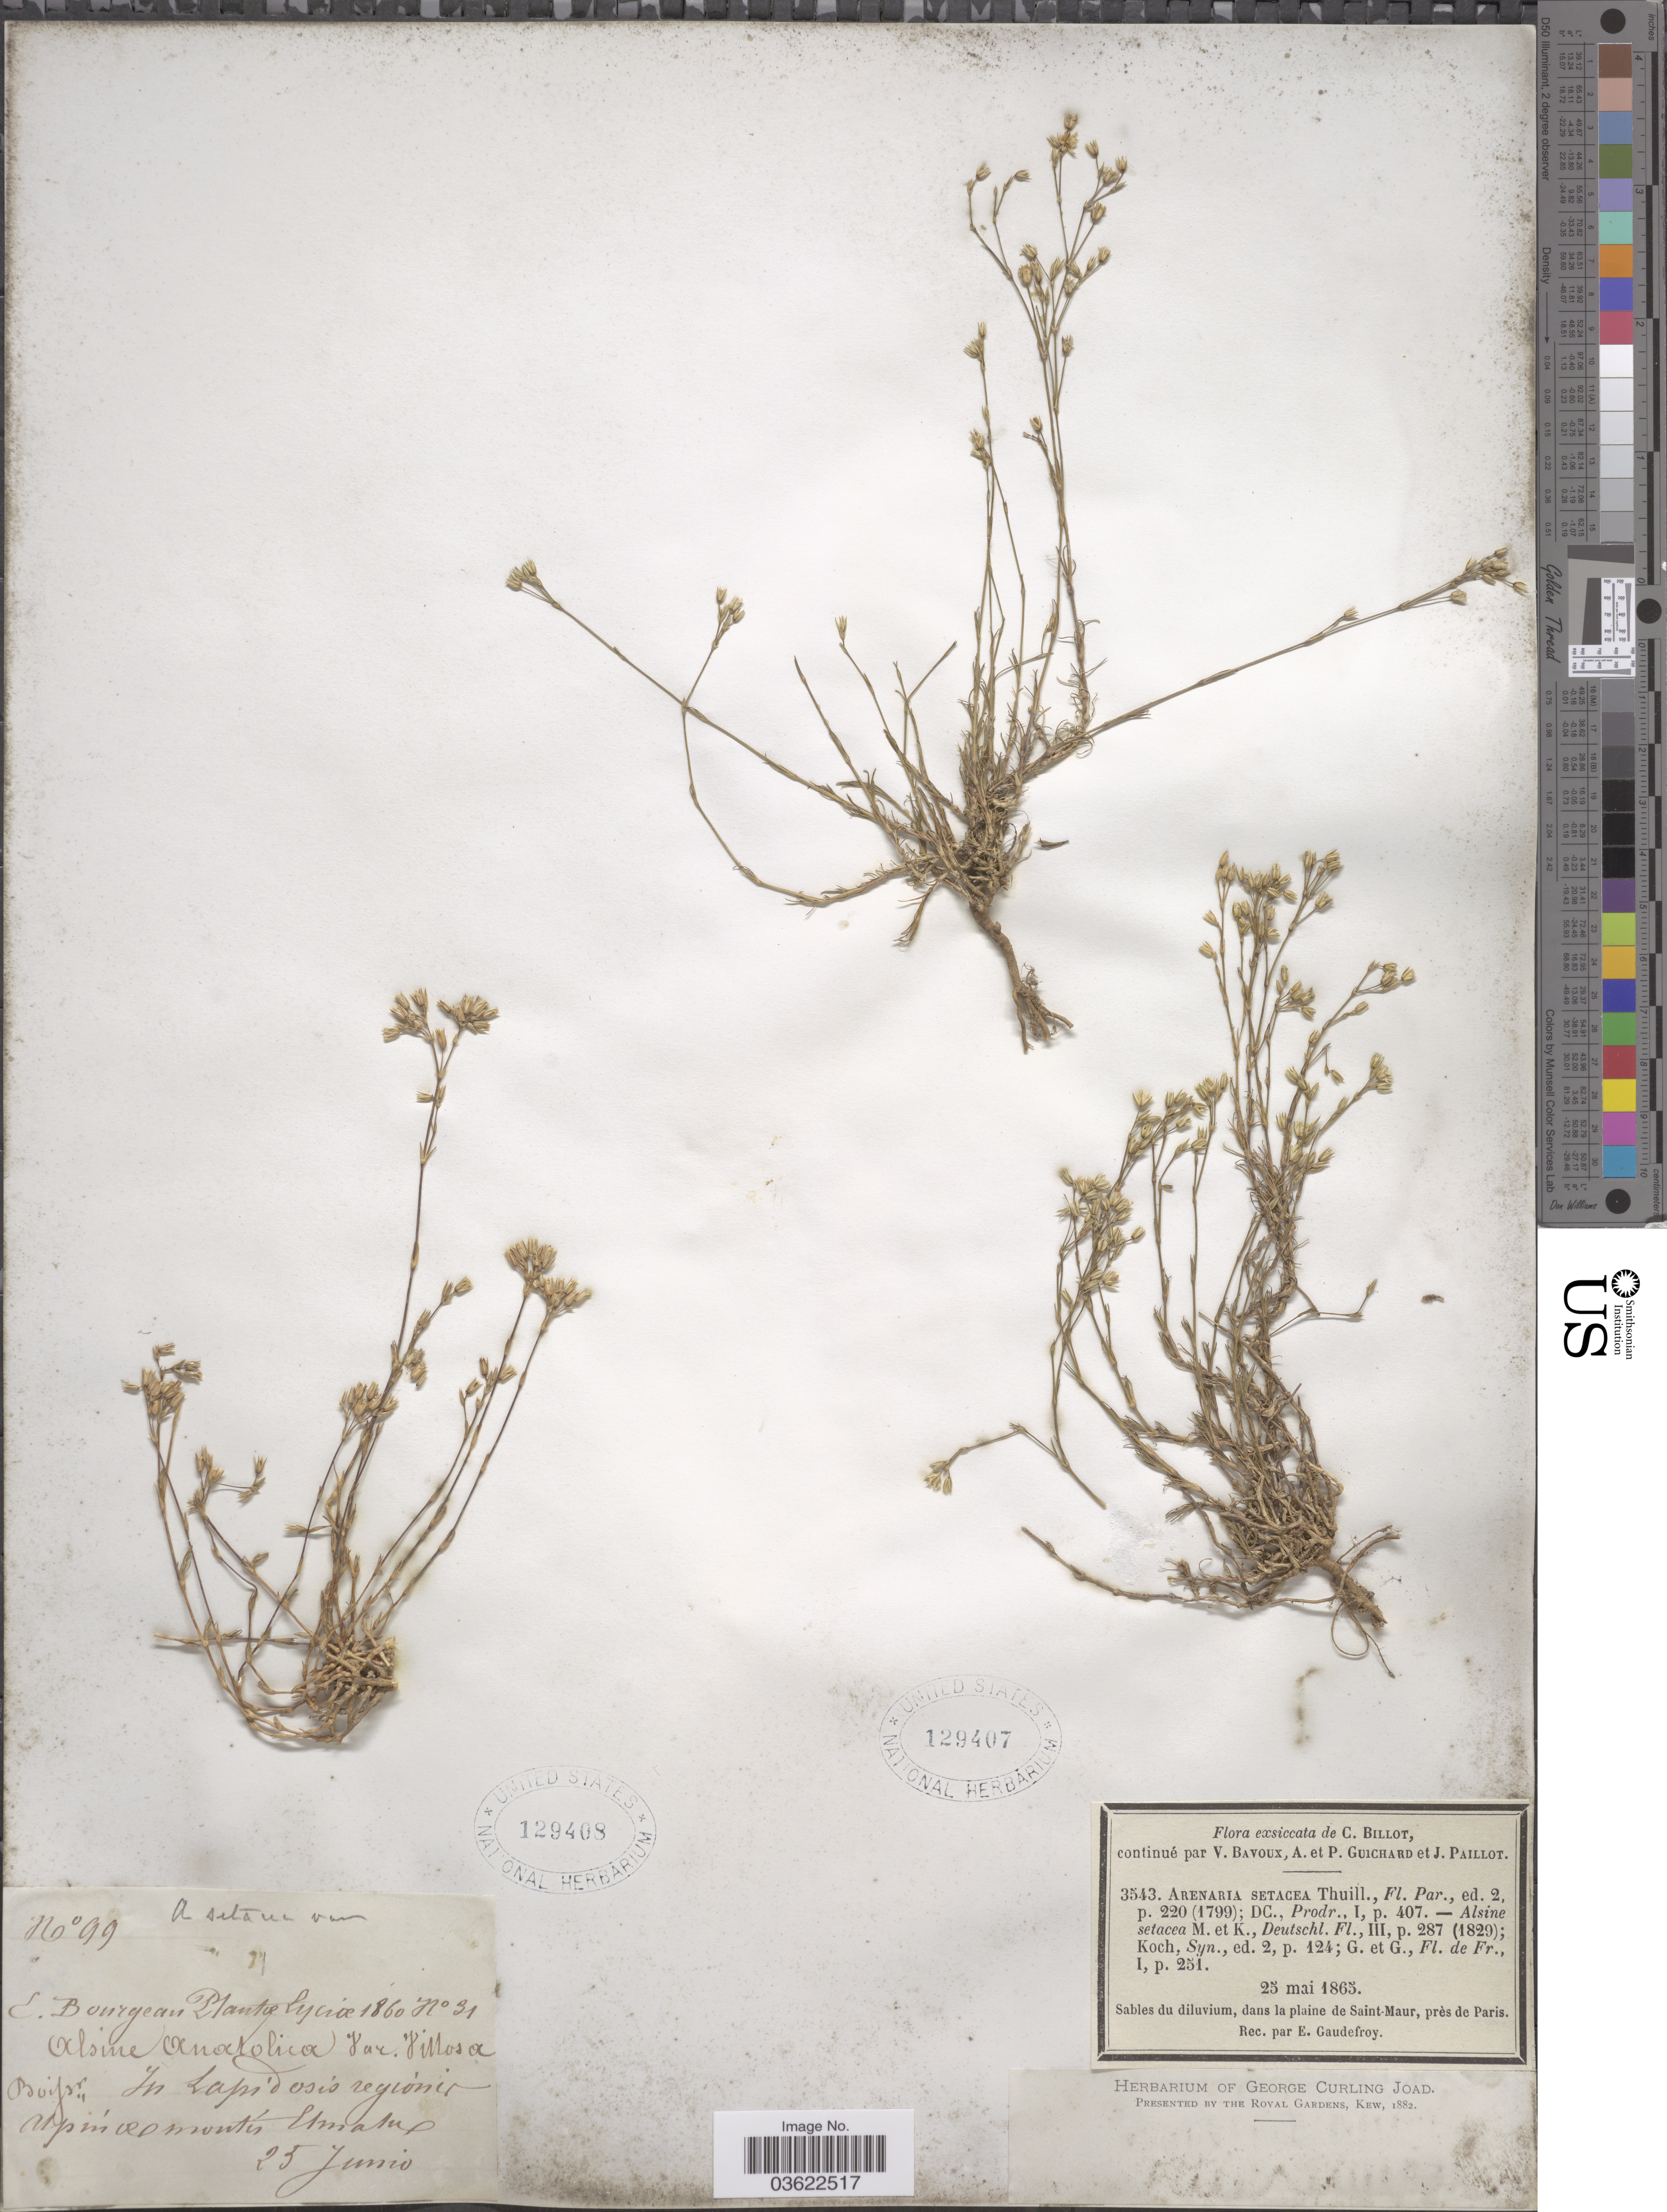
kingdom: Plantae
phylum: Tracheophyta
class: Magnoliopsida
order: Caryophyllales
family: Caryophyllaceae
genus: Arenaria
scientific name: Arenaria setacea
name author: Thuill.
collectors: E. Gaudefroy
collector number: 3543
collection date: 1865-05-25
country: France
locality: Dans la plaine de Saint-Maur, près de Paris.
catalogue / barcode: US 129407-2